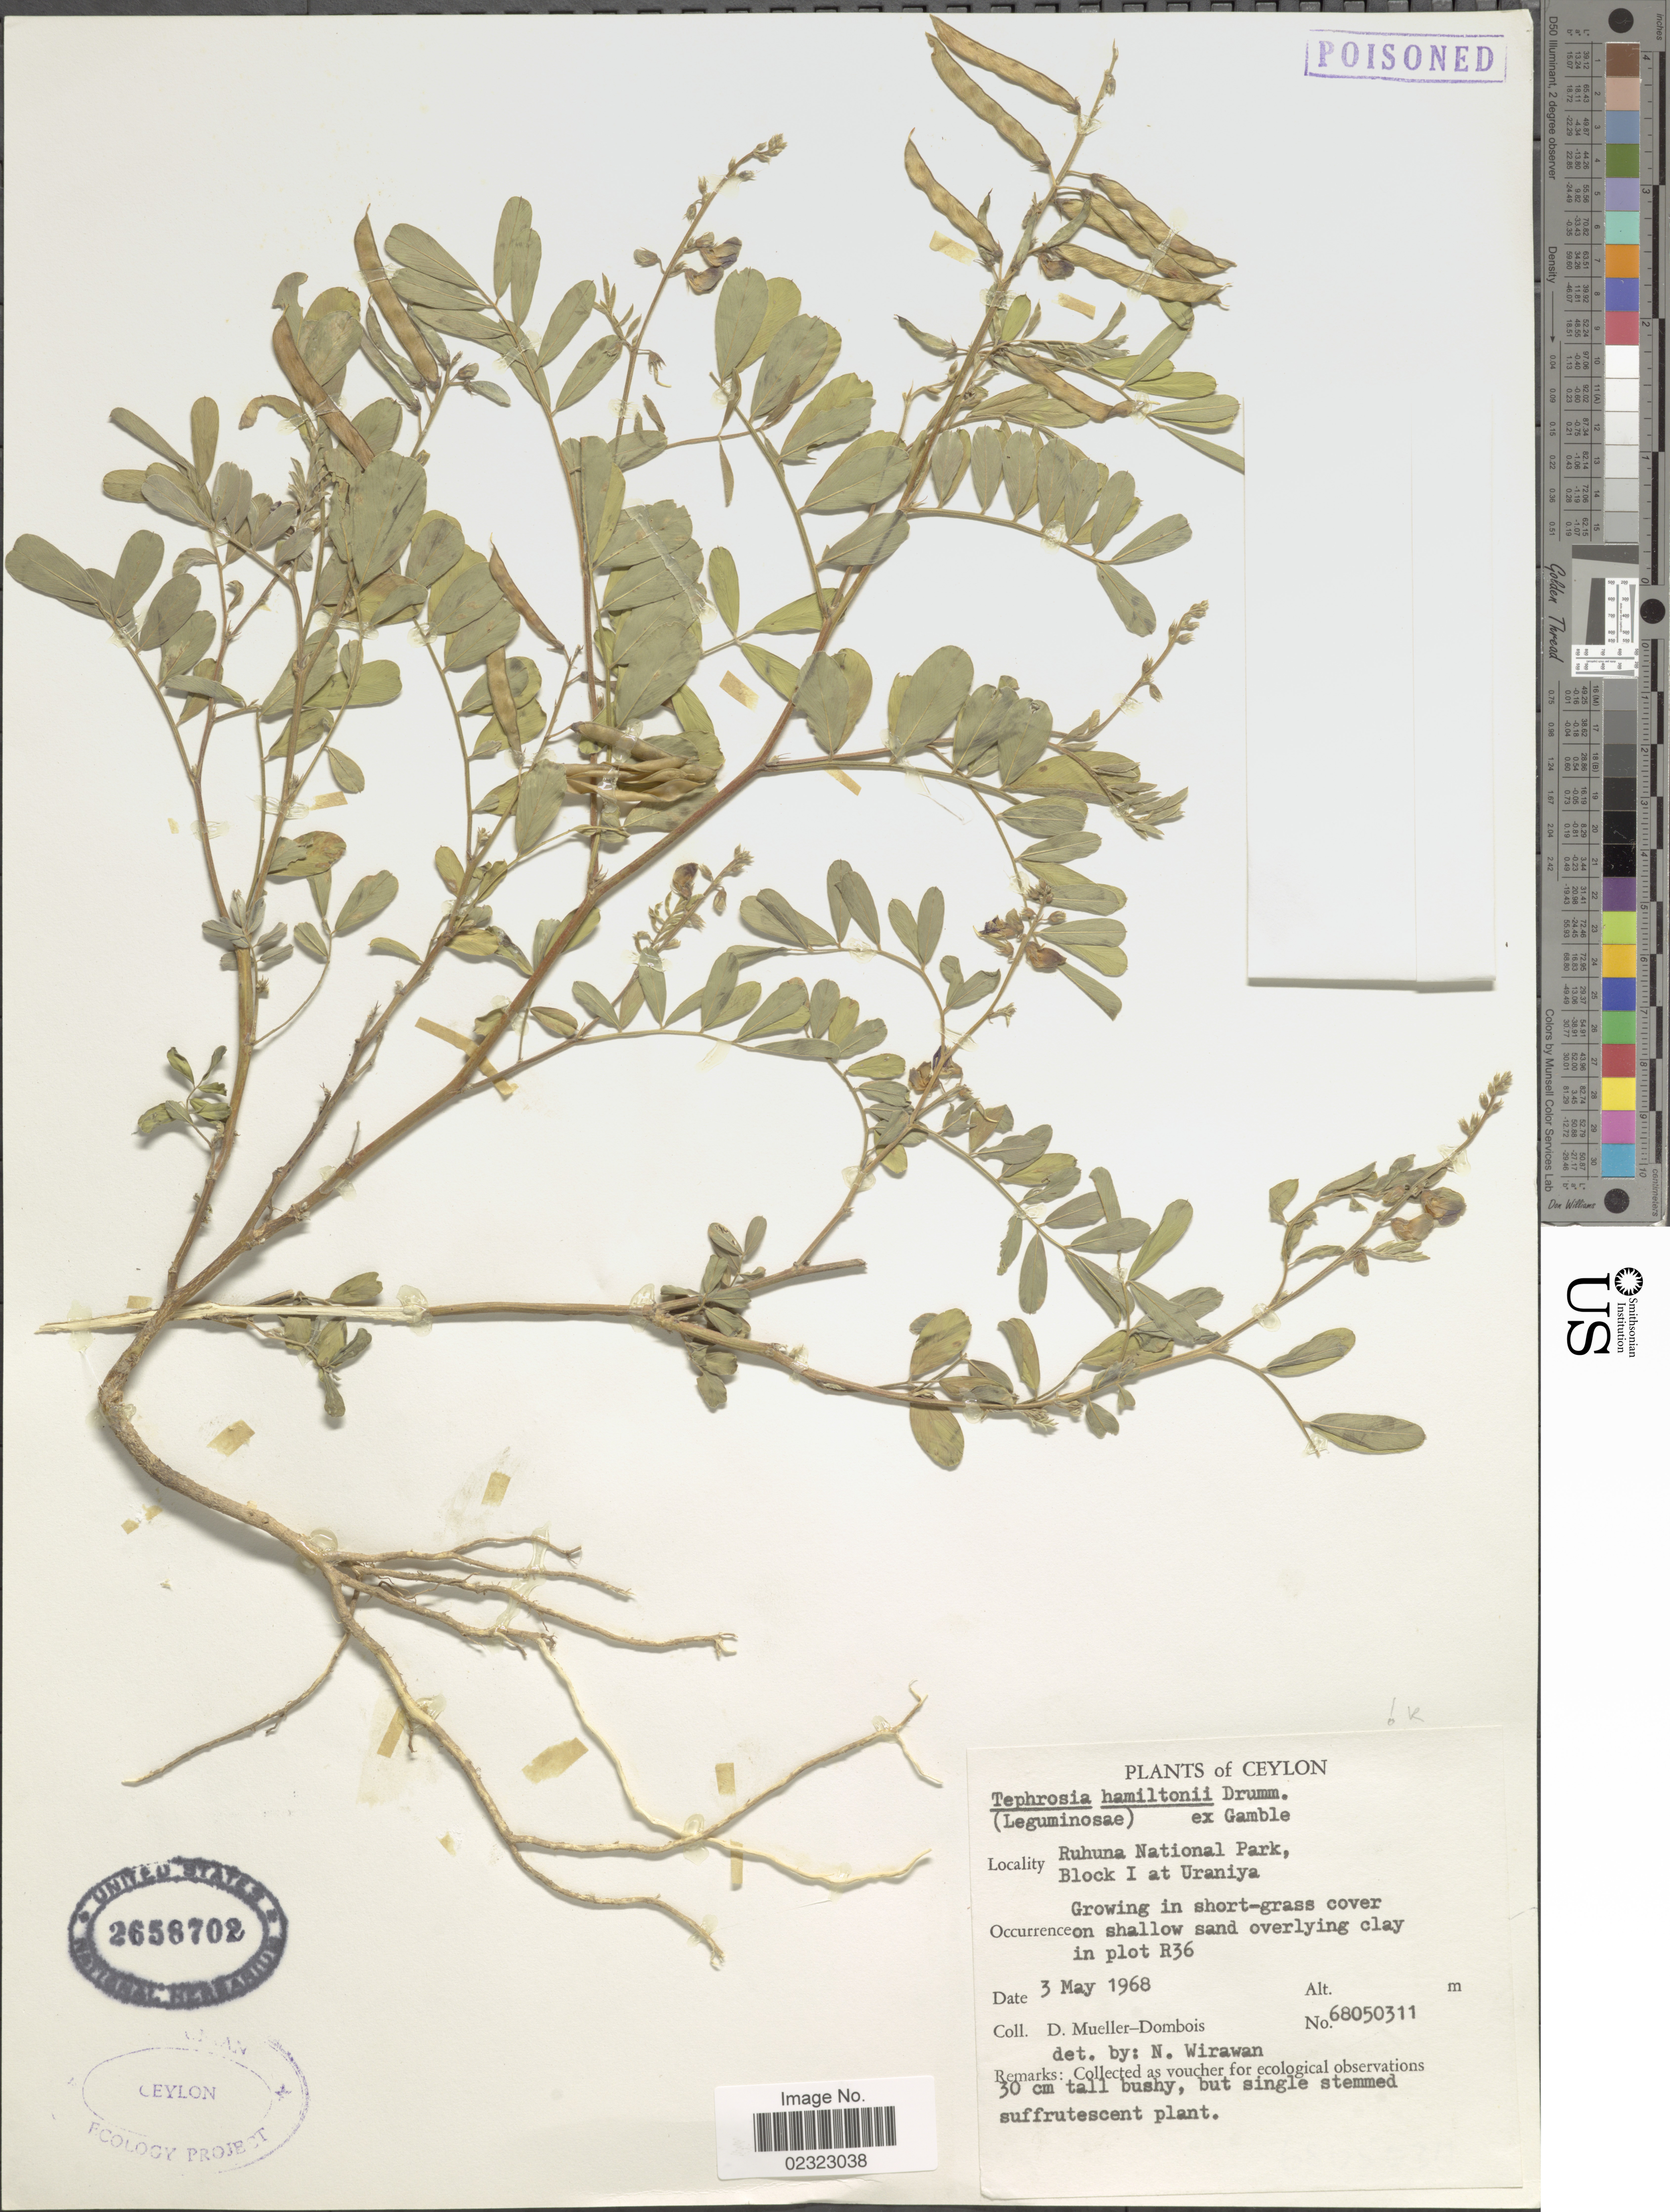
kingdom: Plantae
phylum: Tracheophyta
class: Magnoliopsida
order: Fabales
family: Fabaceae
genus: Tephrosia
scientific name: Tephrosia hamiltonii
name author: J.R.Drumm.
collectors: D. Mueller-Dombois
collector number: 68050311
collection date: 1968-05-03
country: Sri Lanka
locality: Ceylon. Ruhuna National Park, Block I at Uraniya. in plot R36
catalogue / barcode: US 2658702